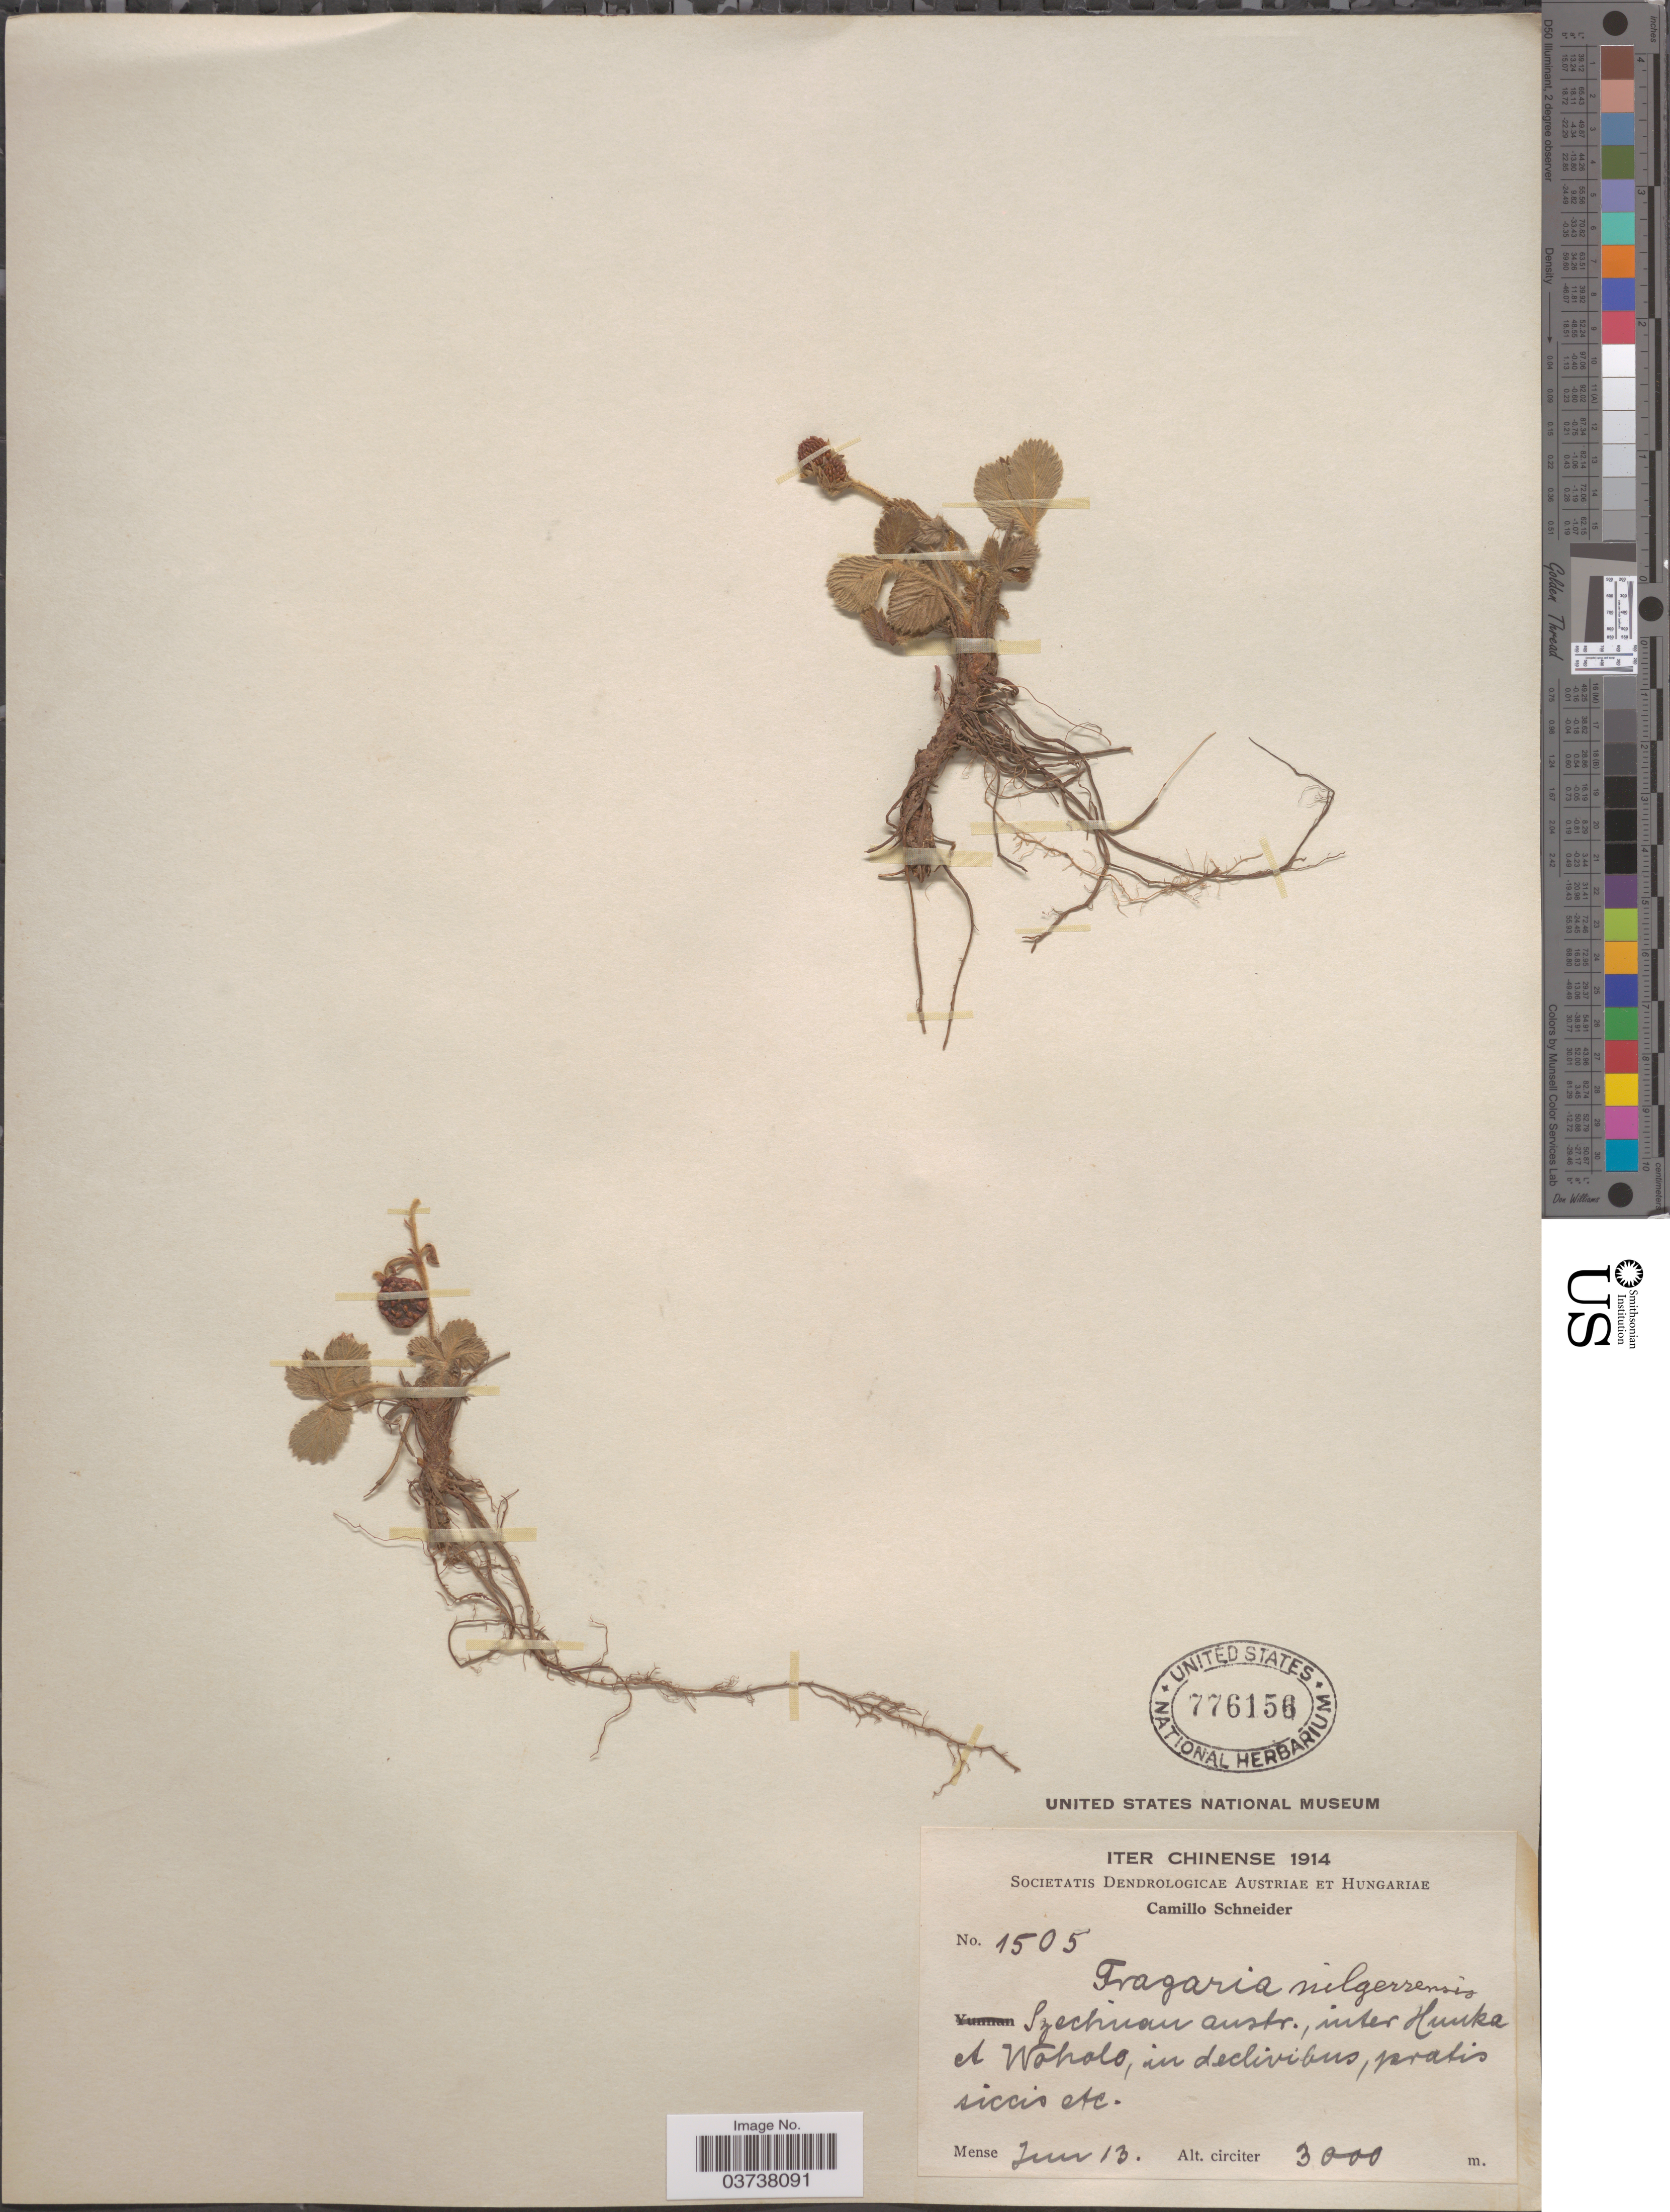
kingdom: Plantae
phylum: Tracheophyta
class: Magnoliopsida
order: Rosales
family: Rosaceae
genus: Fragaria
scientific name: Fragaria nilgerrensis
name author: Schltdl. ex J. Gay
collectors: C. K. Schneider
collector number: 1505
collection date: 1914-06-13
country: China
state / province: Sichuan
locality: Szechuan austr., inter Hunka et Wohalo, in declivibus, pratis siccis etc. [interpreted]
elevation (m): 3000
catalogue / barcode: US 776156